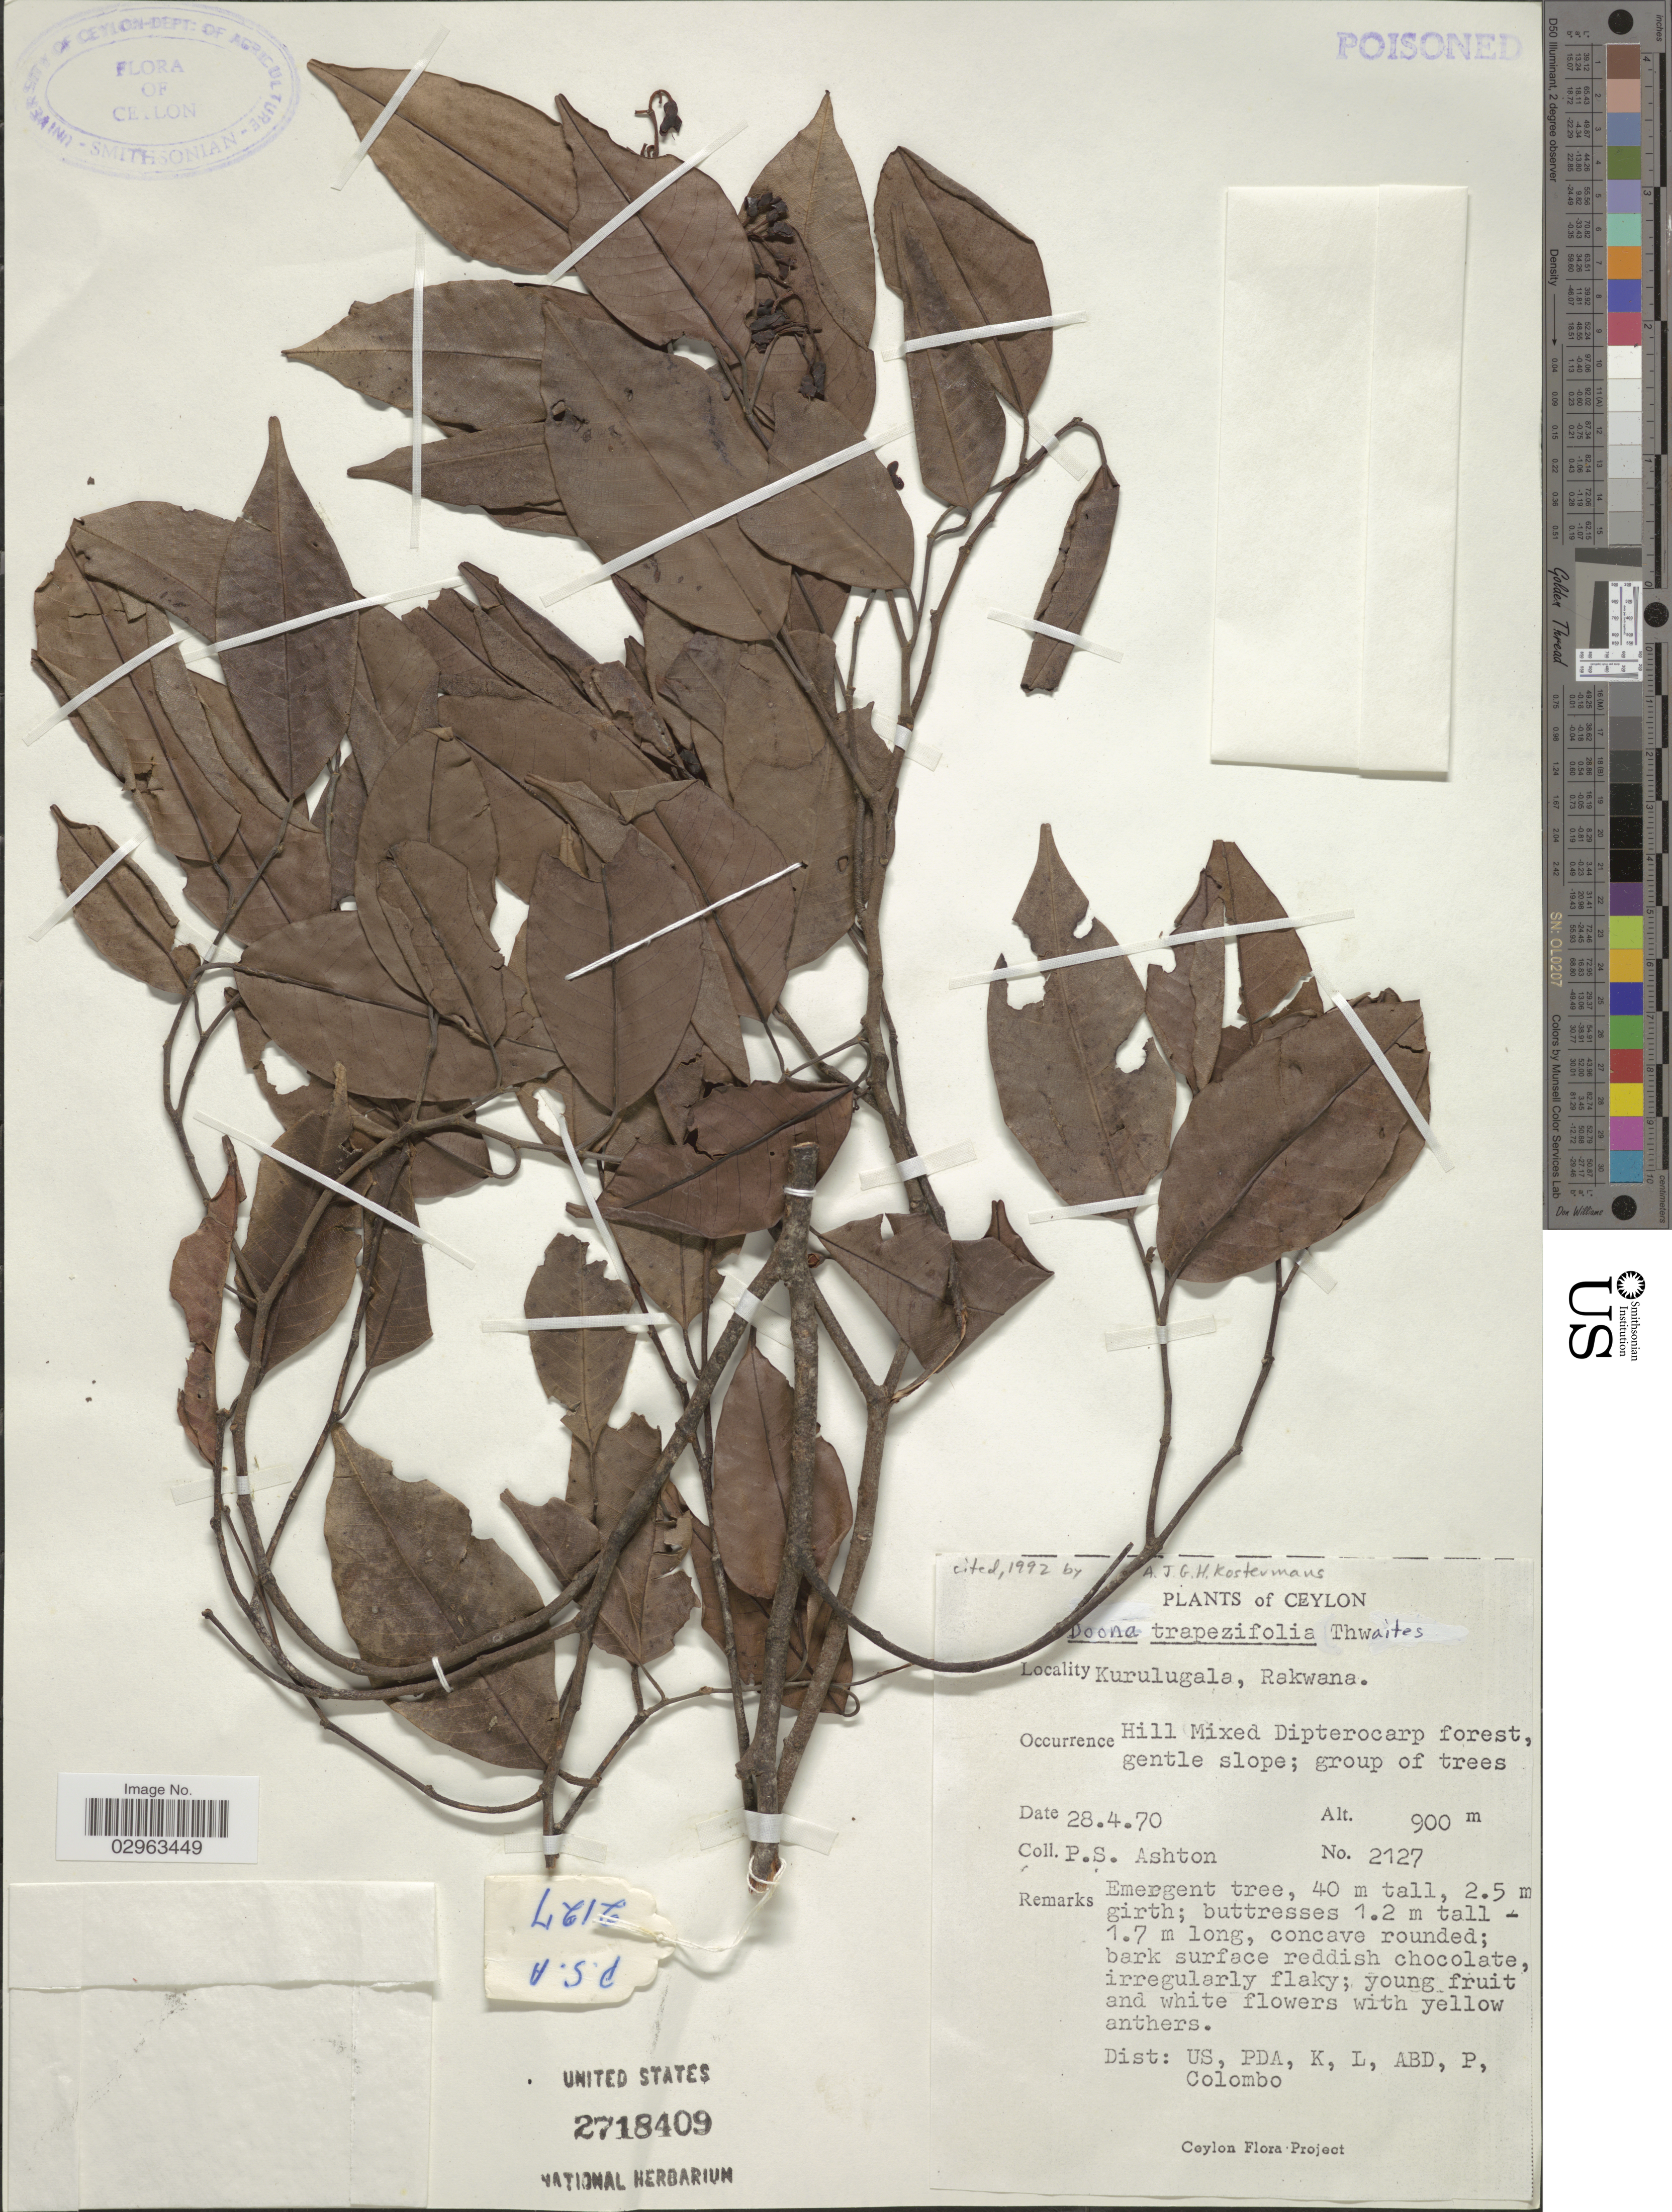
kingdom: Plantae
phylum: Tracheophyta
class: Magnoliopsida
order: Malvales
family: Dipterocarpaceae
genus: Doona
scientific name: Doona trapezifolia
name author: Thwaites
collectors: P. S. Ashton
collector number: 2127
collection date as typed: Transcribed d/m/y: 28/4/70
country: Sri Lanka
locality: Ceylon. Kurulugala, Rakwana.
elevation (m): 900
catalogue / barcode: US 2718409